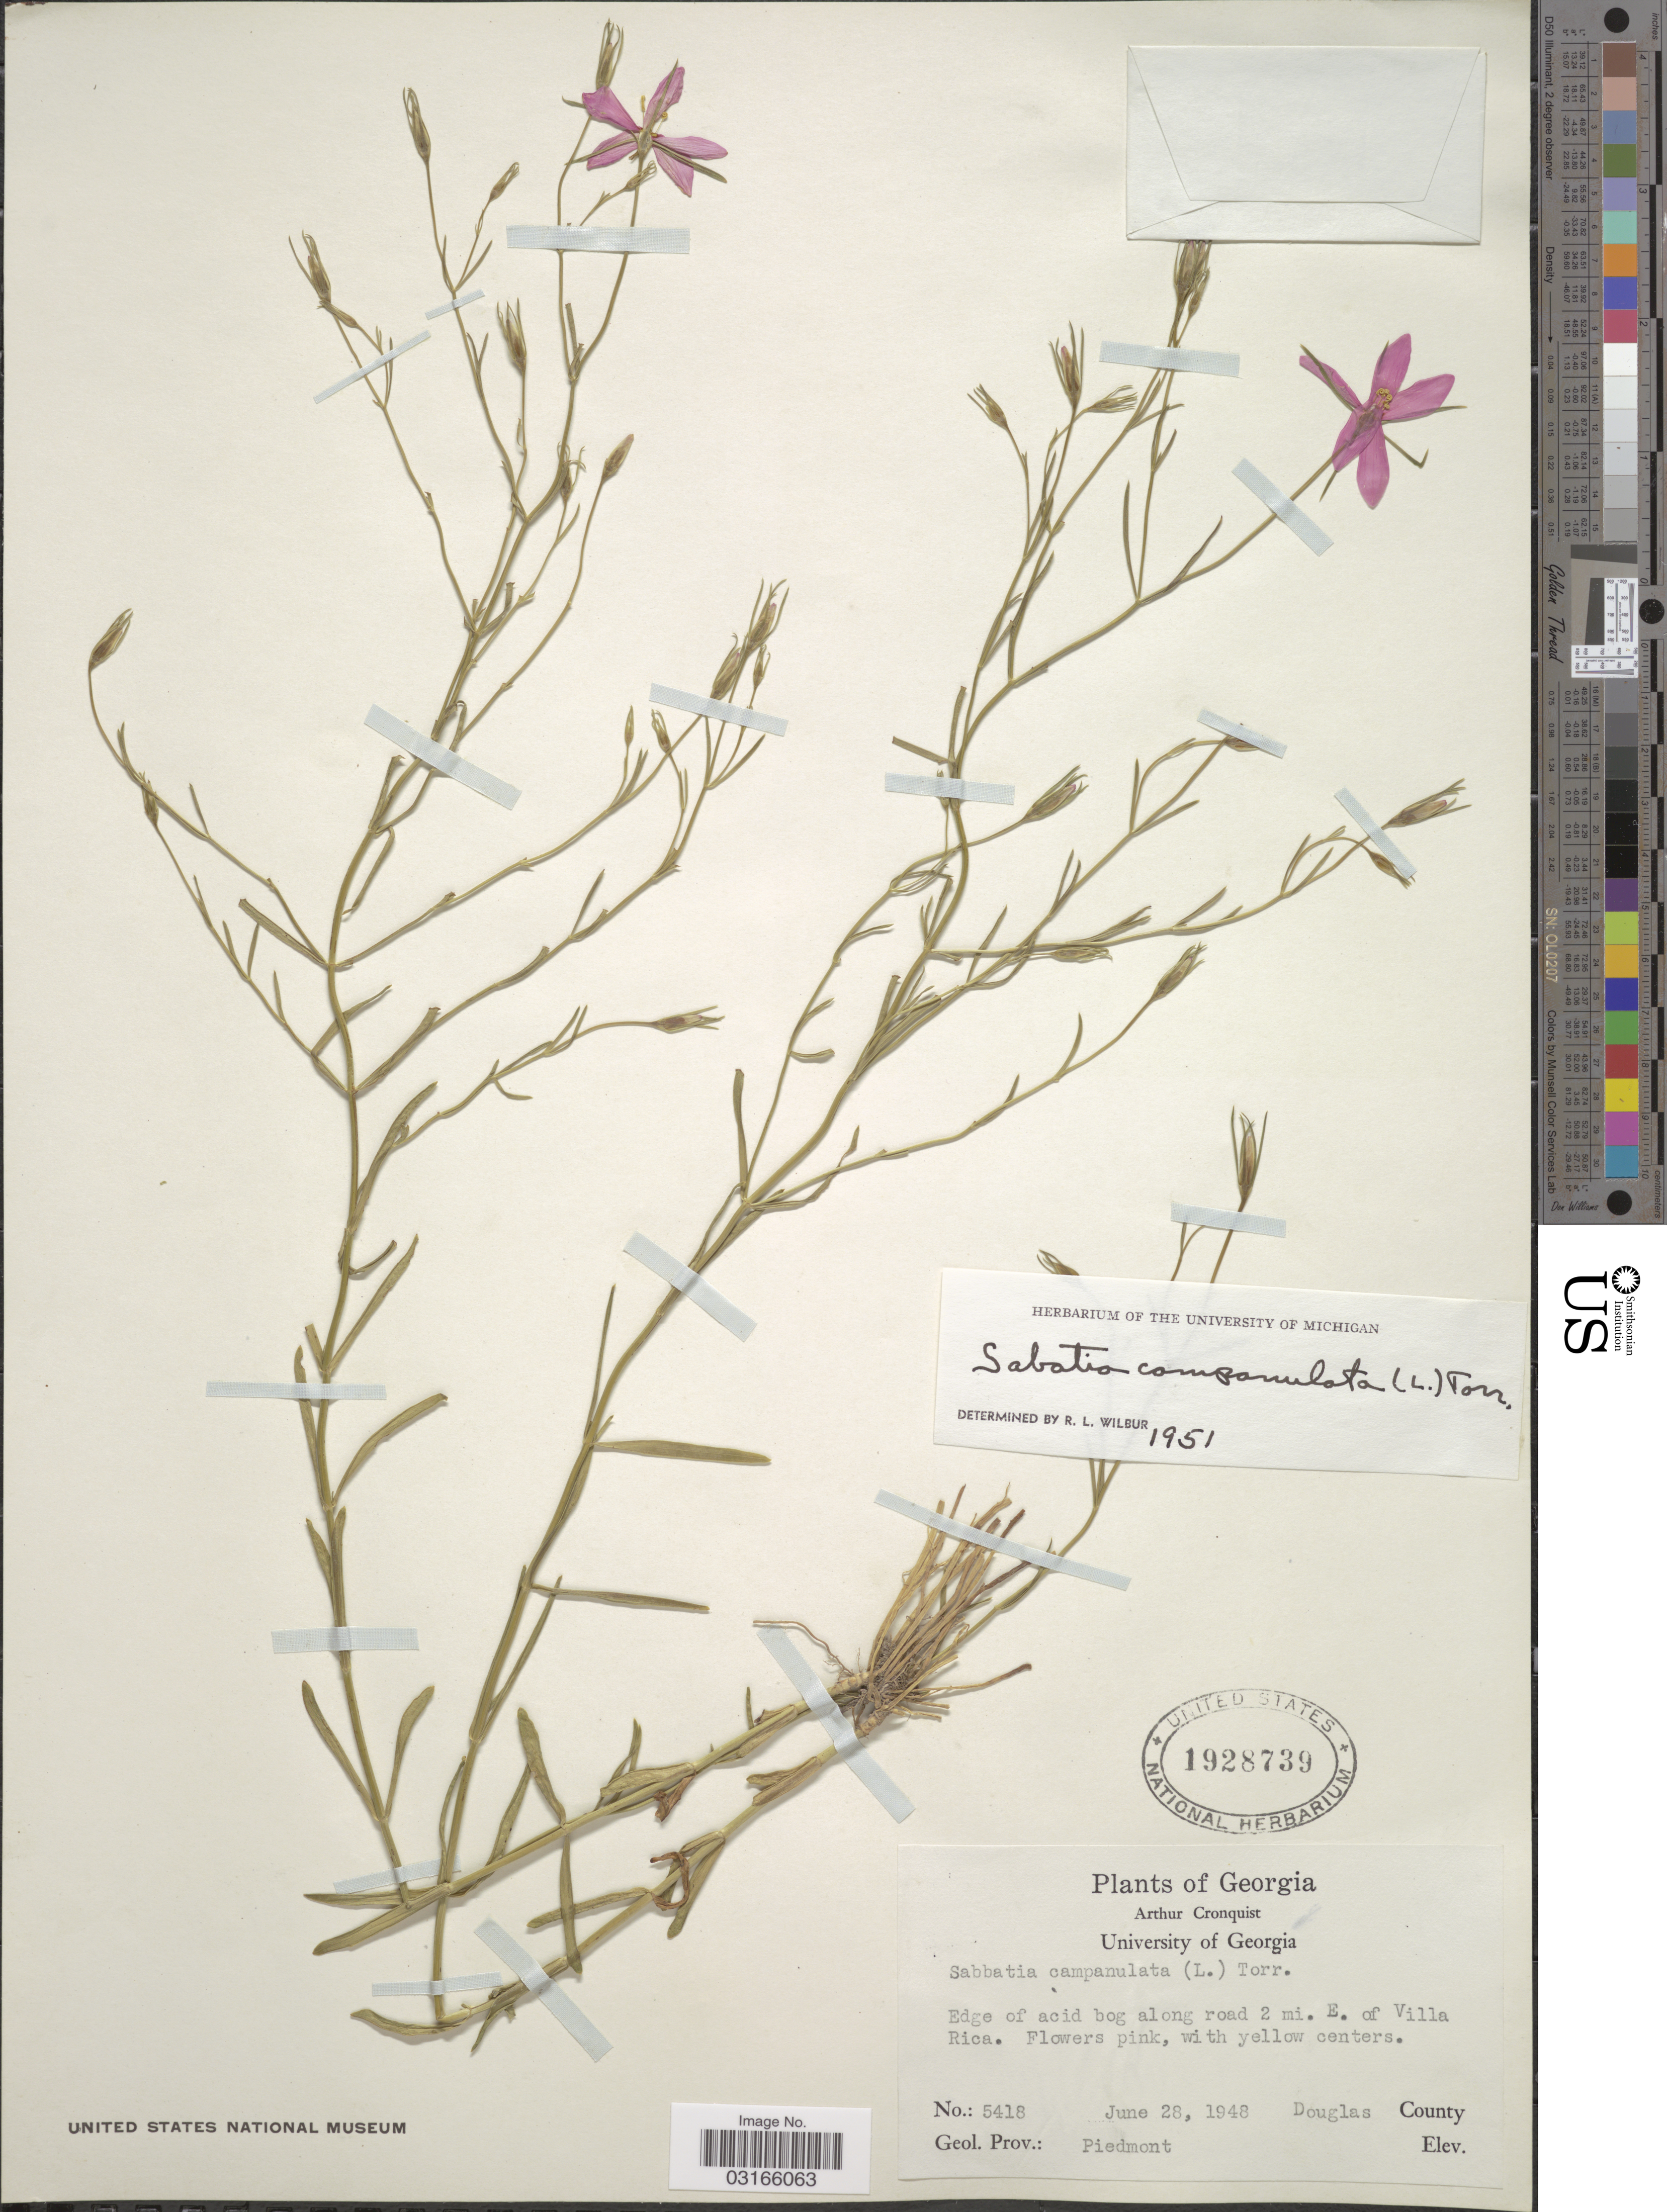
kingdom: Plantae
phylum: Tracheophyta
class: Magnoliopsida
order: Gentianales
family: Gentianaceae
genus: Sabatia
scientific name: Sabatia campanulata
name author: (L.) Torr.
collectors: A. J. Cronquist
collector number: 5418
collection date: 1948-06-28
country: United States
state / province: Georgia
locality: Edge of acid bog along road 2 mi. E. of Villa Rica, Douglas County, Geol. Prov.: Piedmont.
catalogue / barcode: US 1928739